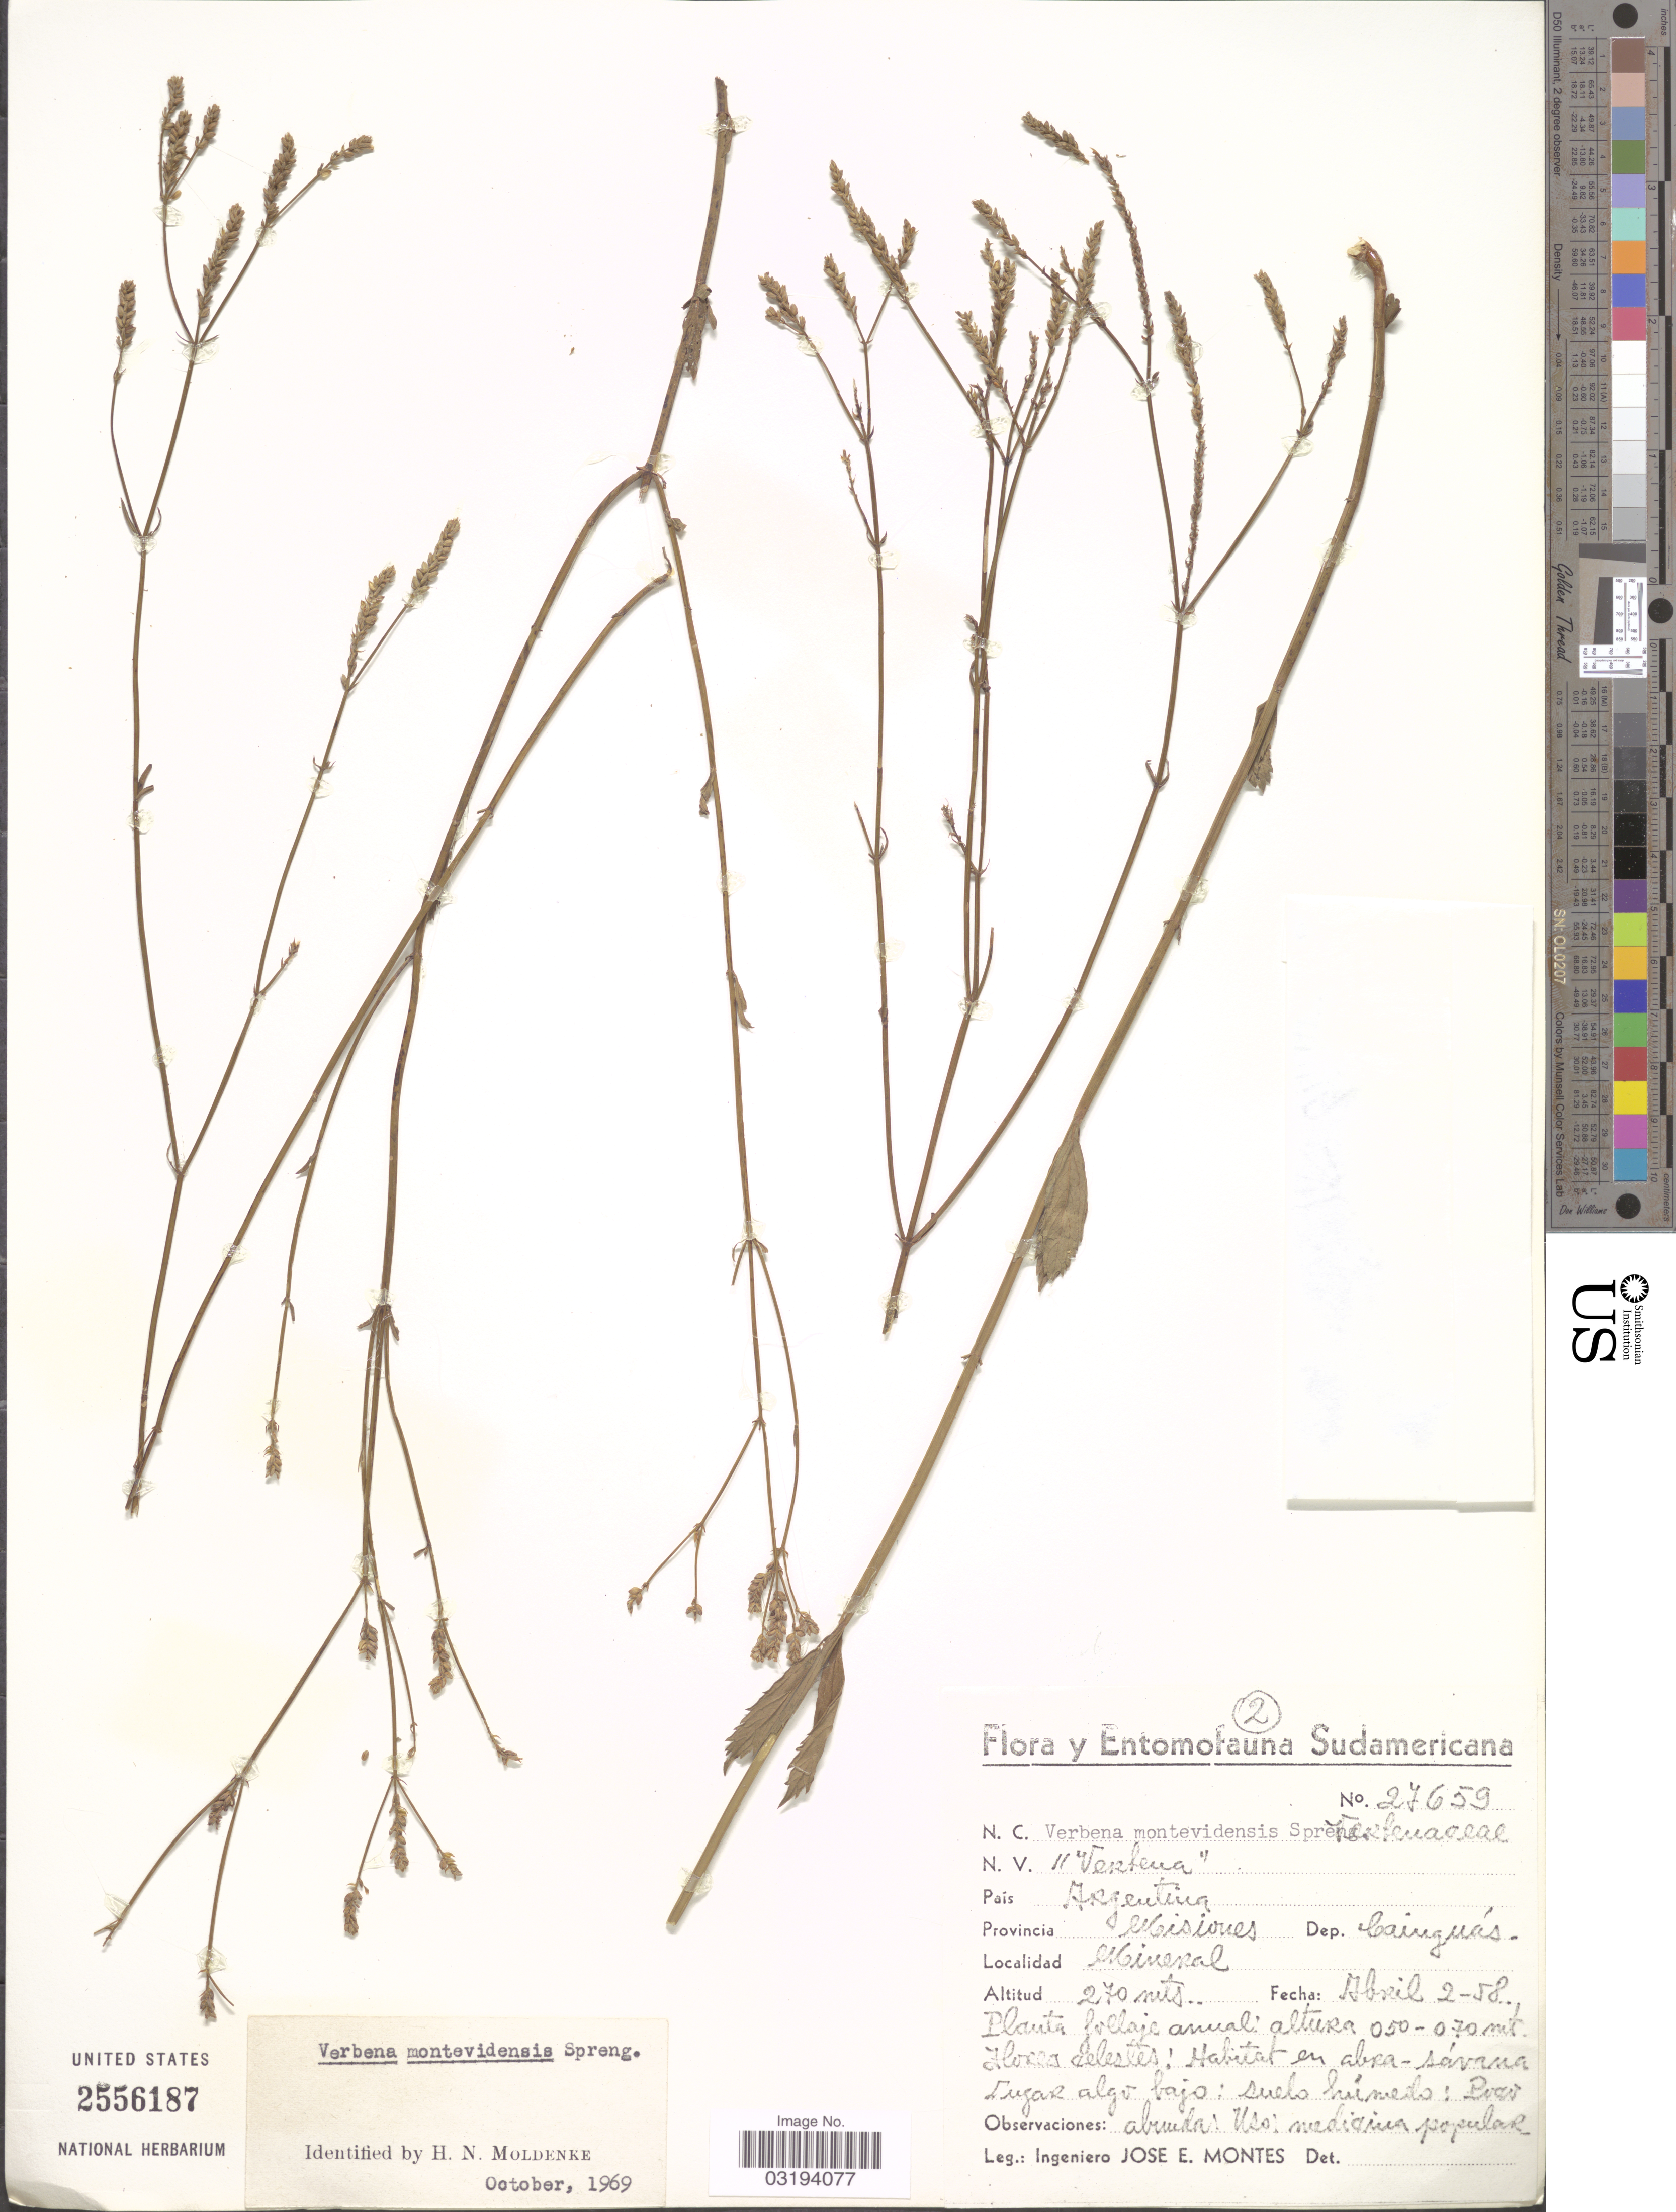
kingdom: Plantae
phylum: Tracheophyta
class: Magnoliopsida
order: Lamiales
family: Verbenaceae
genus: Verbena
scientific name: Verbena montevidensis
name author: Spreng.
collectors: J. E. Montes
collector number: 27659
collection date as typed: Transcribed d/m/y: 2/4/58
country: Argentina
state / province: Misiones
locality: Dep. Cainguás, Mineral.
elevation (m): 270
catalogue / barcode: US 2556187